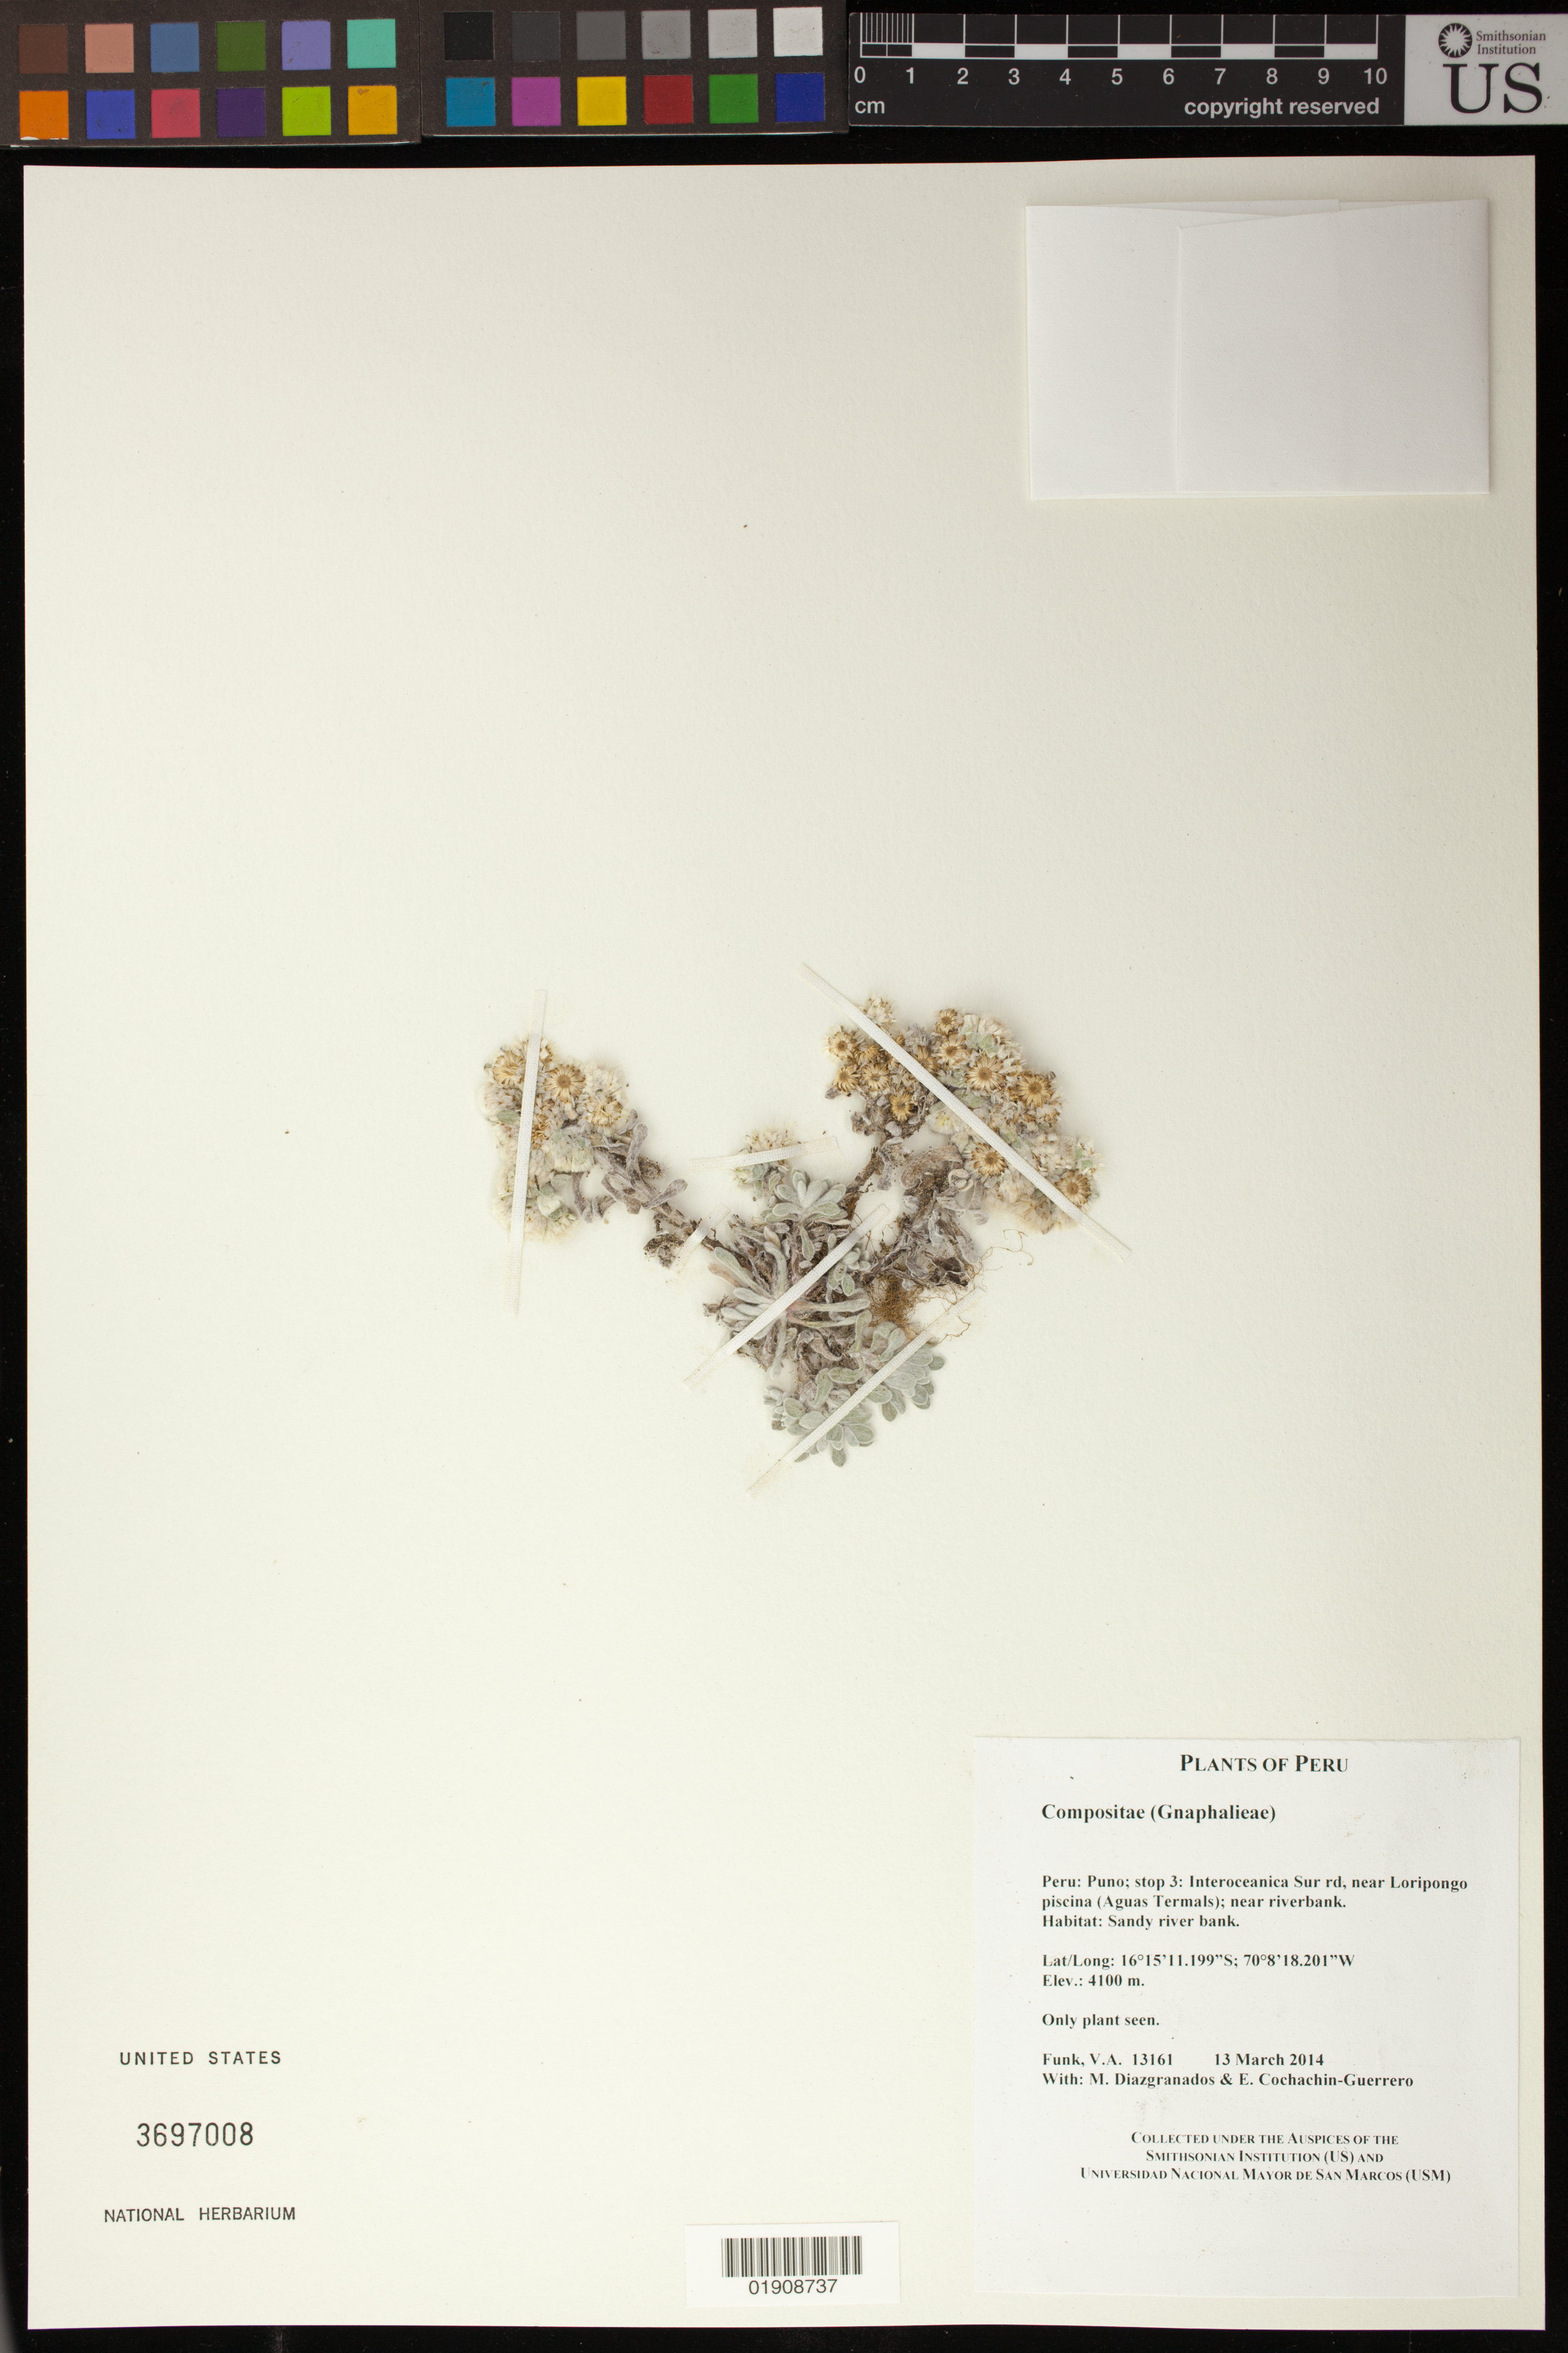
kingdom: Plantae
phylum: Tracheophyta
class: Magnoliopsida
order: Asterales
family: Asteraceae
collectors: M. Diazgranados C. & E. Cochachin Guerrero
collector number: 13161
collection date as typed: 13 March 2014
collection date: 2014-03-13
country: Peru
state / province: Puno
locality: Interoceanica Sur Rd, near Loripongo piscina (Aguas Termals); near riverbank.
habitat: Sandy river bank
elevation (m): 4100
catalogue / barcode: US 3697008